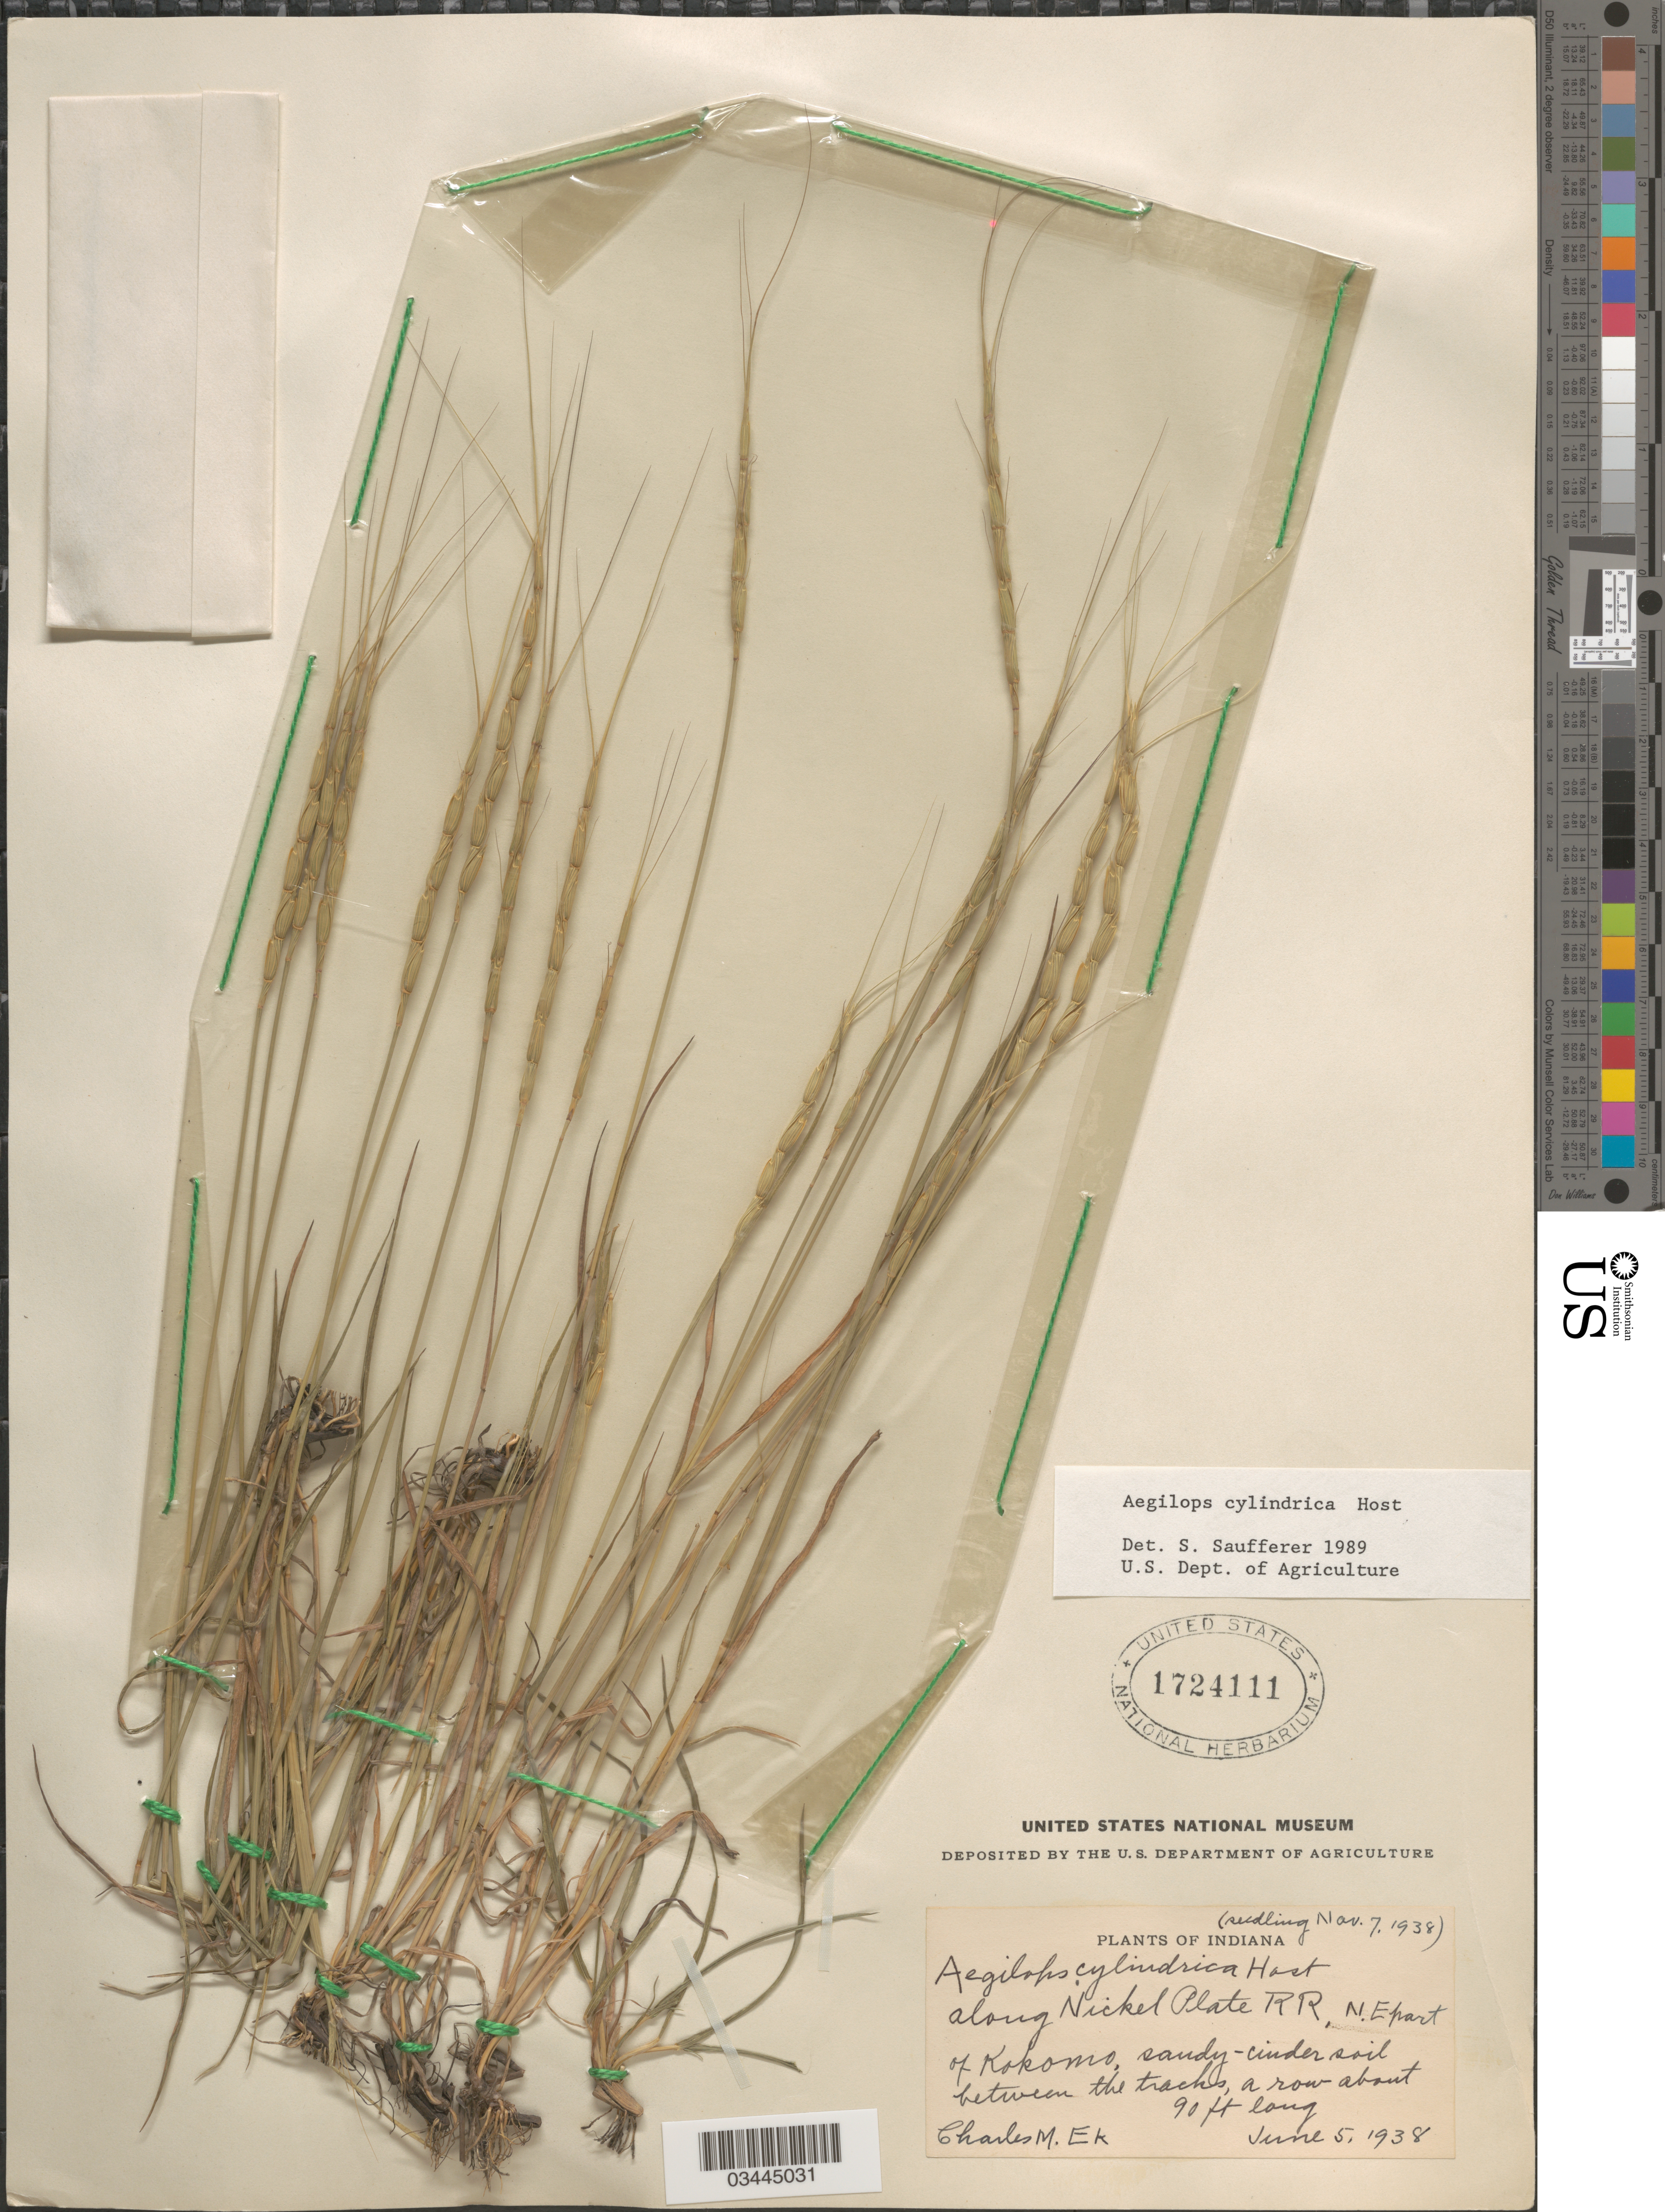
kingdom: Plantae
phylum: Tracheophyta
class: Liliopsida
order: Poales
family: Poaceae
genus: Aegilops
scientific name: Aegilops cylindrica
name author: Host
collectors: C. Ek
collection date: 1938-06-05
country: United States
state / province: Indiana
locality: Along Nickel Plate RR, N.E. part of Kokomo, sandy cinder soil bewteen the tracks, a row about 90 ft long.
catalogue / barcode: US 1724111